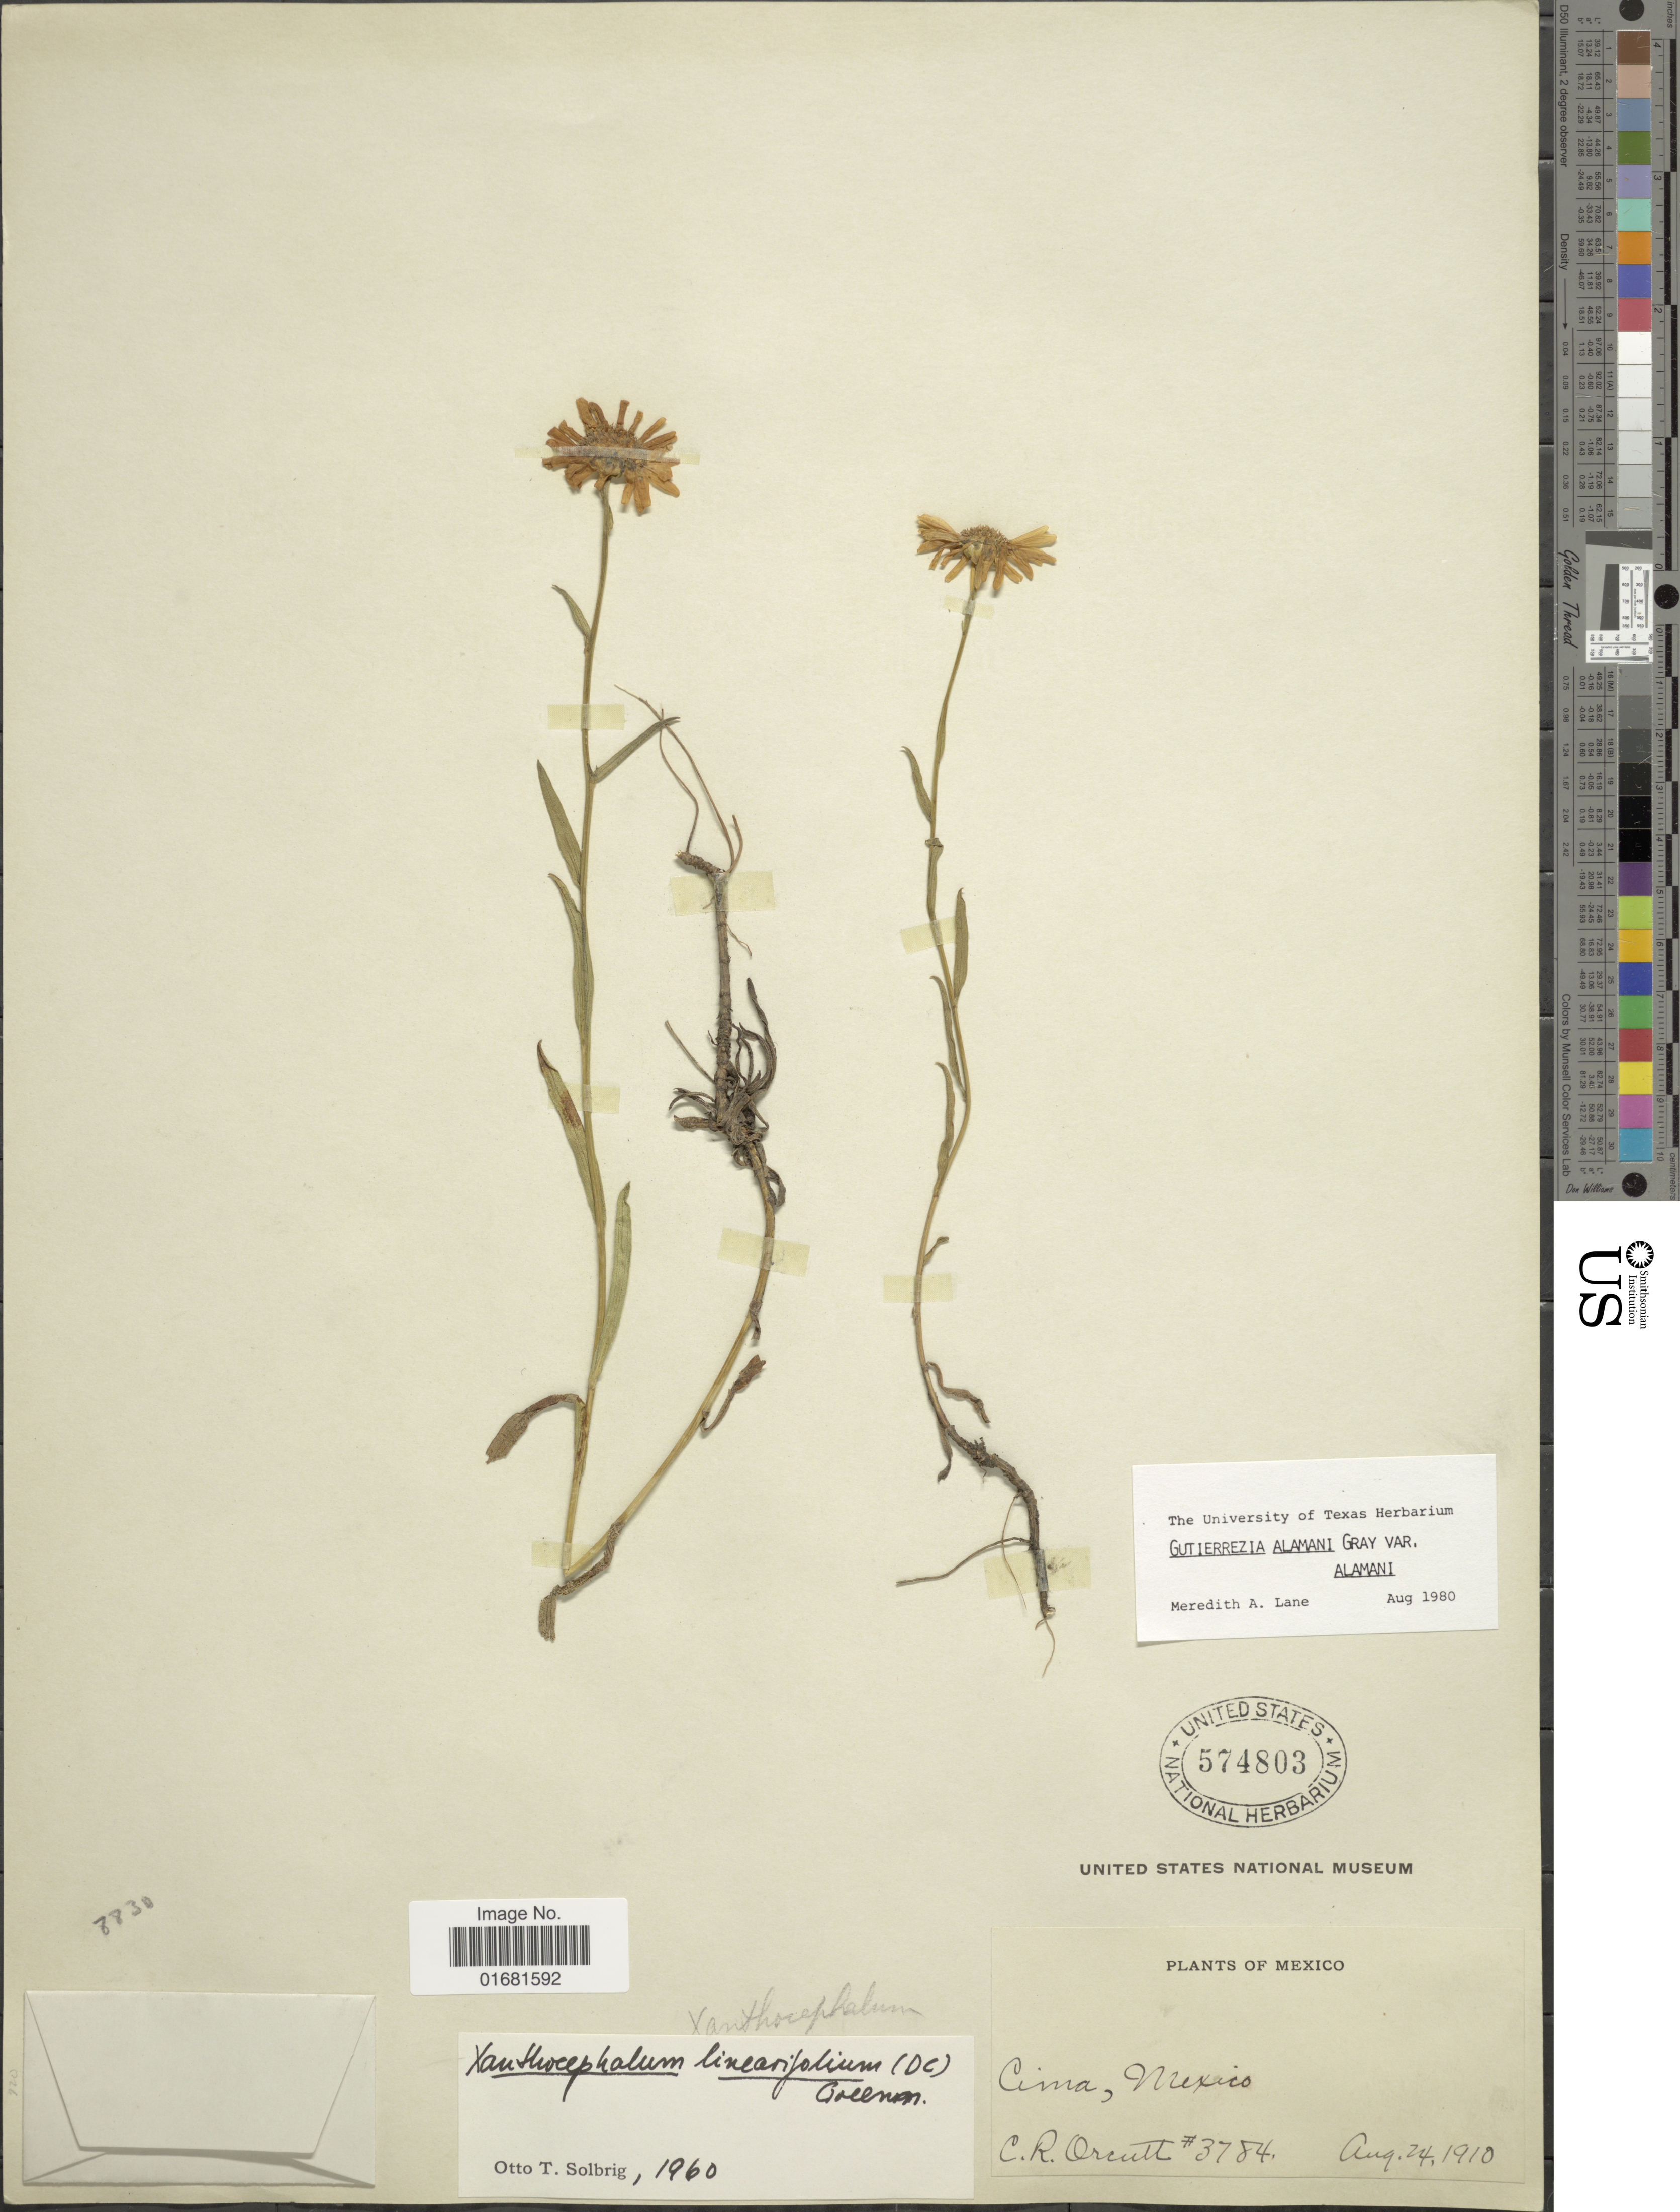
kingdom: Plantae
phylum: Tracheophyta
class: Magnoliopsida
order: Asterales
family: Asteraceae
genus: Gutierrezia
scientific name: Gutierrezia alamanii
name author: A. Gray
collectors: C. R. Orcutt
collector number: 3784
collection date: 1910-08-24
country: Mexico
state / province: México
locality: Cima, México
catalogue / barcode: US 574803